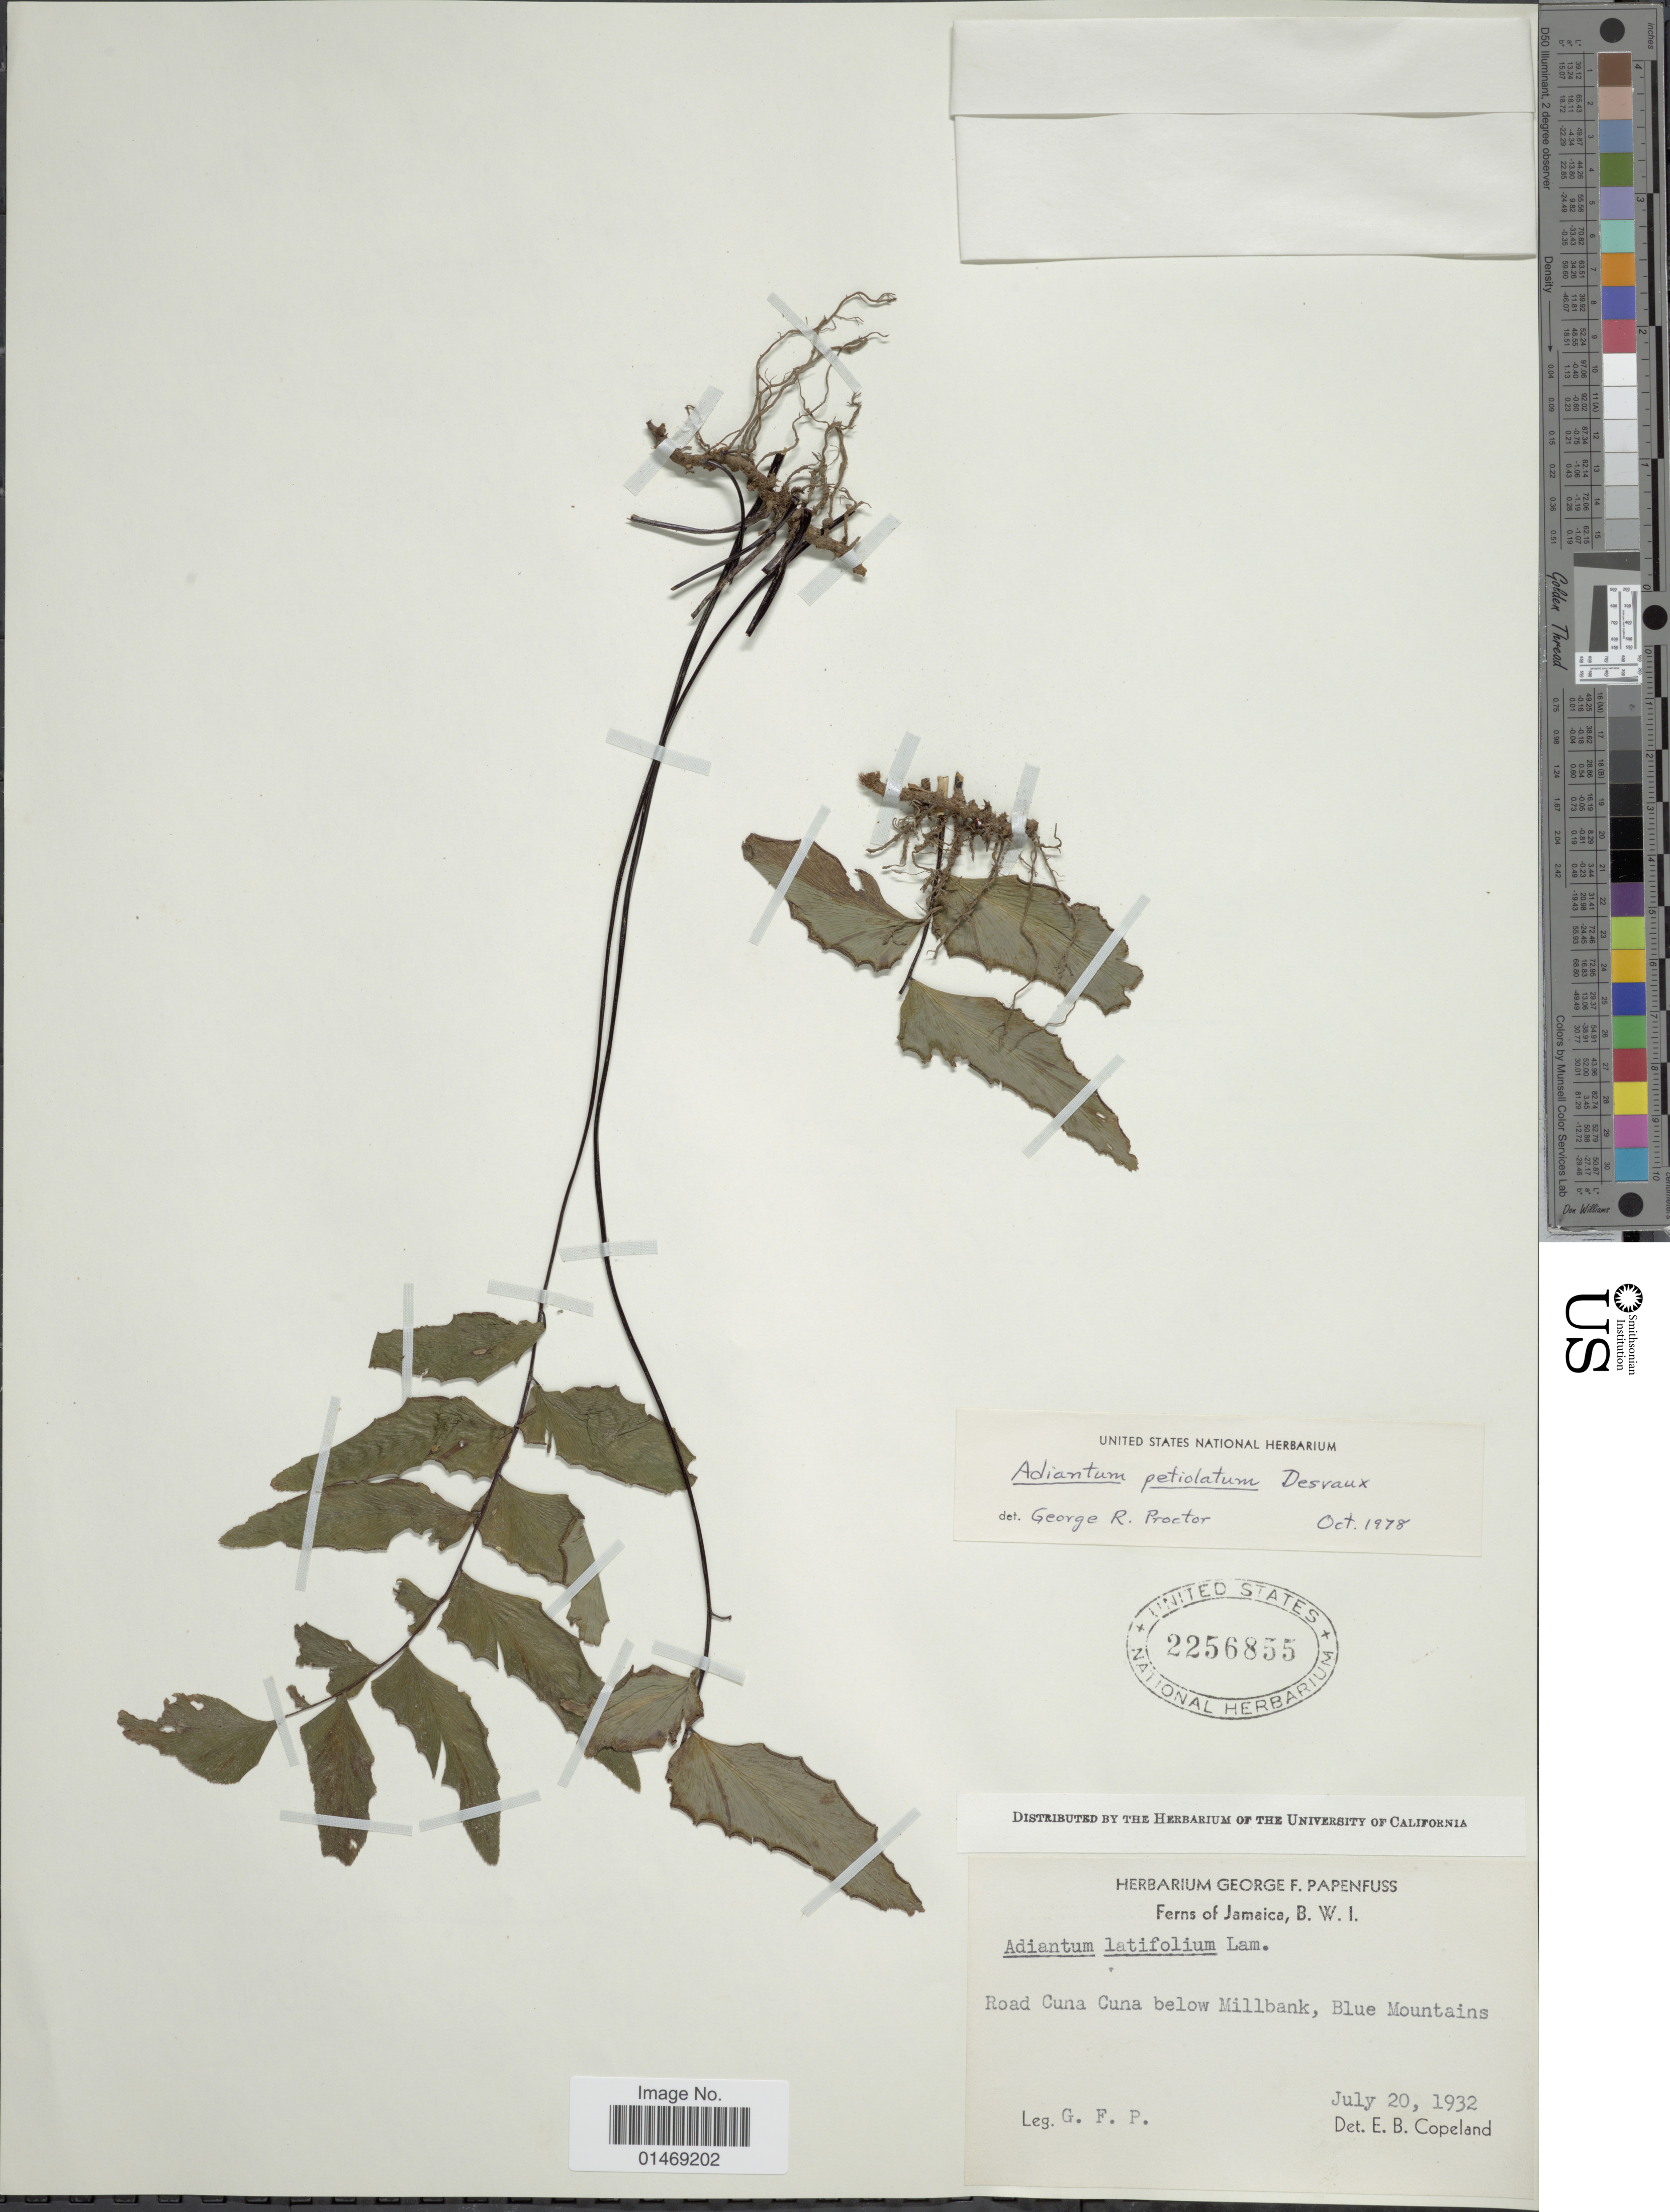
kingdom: Plantae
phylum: Tracheophyta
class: Polypodiopsida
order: Polypodiales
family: Pteridaceae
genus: Adiantum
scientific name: Adiantum petiolatum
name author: Desv.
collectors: G. Papenfuss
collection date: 1932-07-20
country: Jamaica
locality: Road Cuna Cuna below Millbank, Blue Mountains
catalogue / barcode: US 2256855